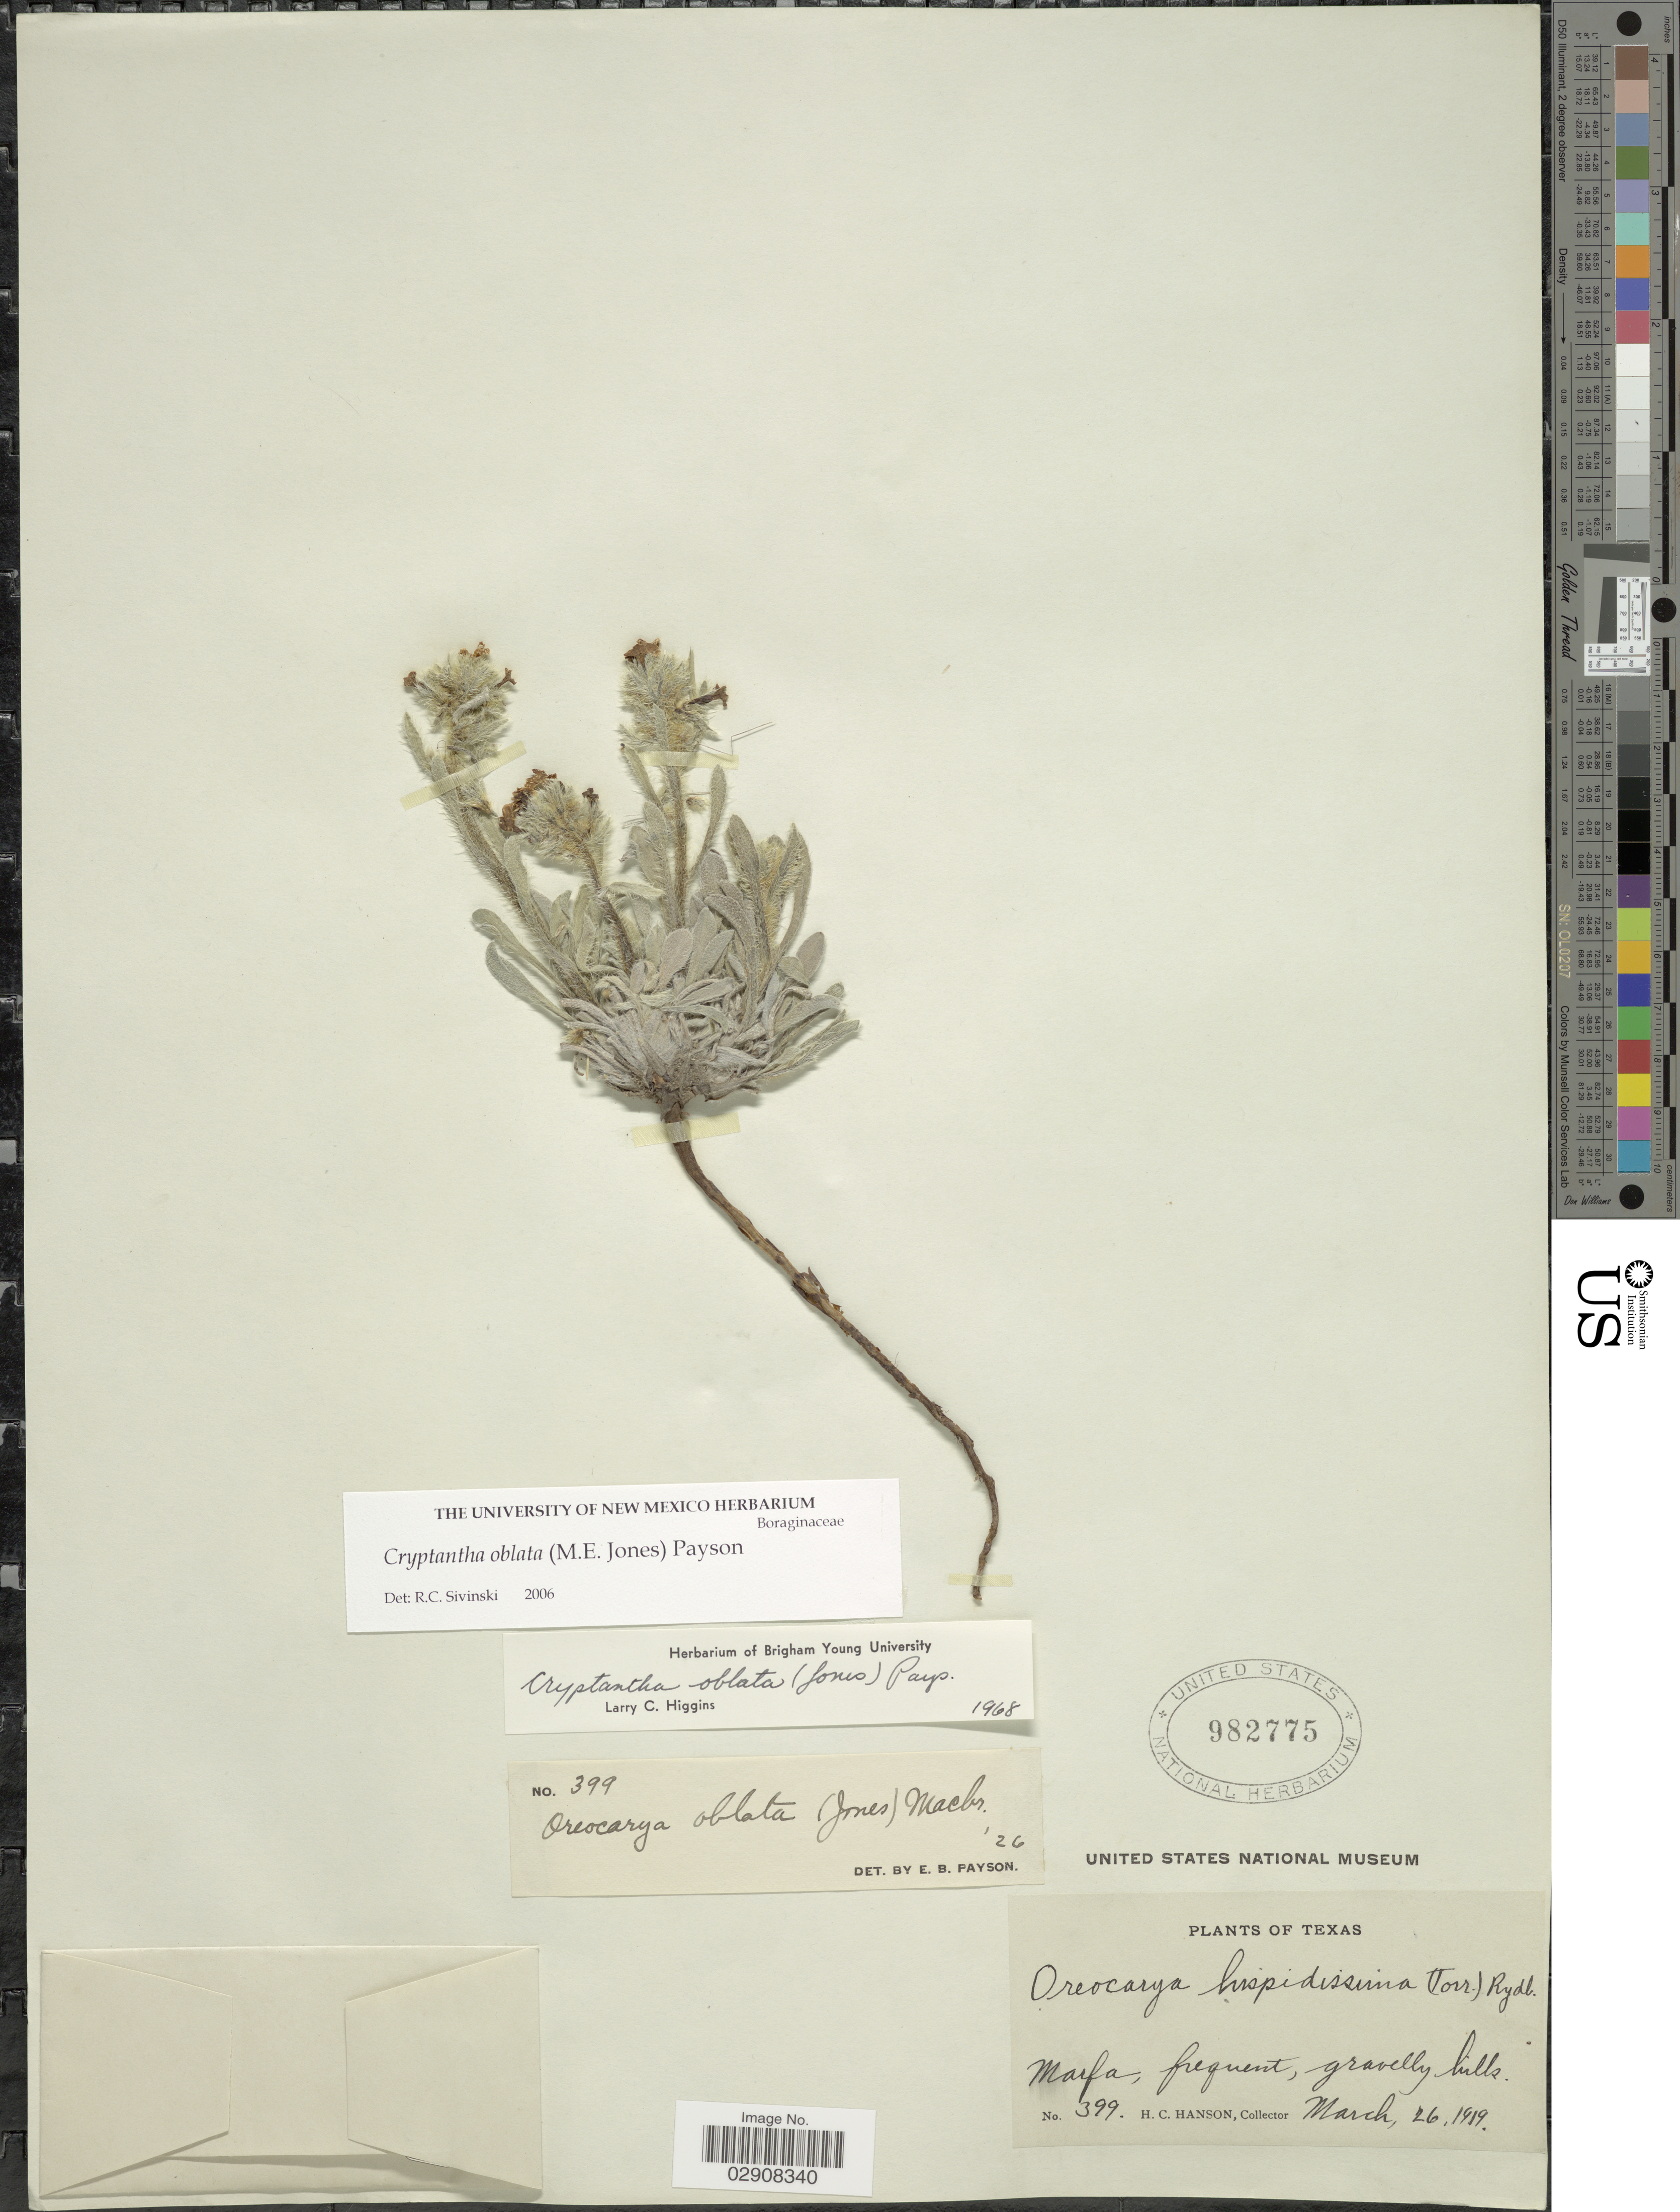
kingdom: Plantae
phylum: Tracheophyta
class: Magnoliopsida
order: Boraginales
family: Boraginaceae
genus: Cryptantha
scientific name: Cryptantha oblata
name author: (M.E. Jones) Payson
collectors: H. Hanson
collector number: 399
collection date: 1919-03-26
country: United States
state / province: Texas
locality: Marfa, frequent, gravelly hills.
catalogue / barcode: US 982775